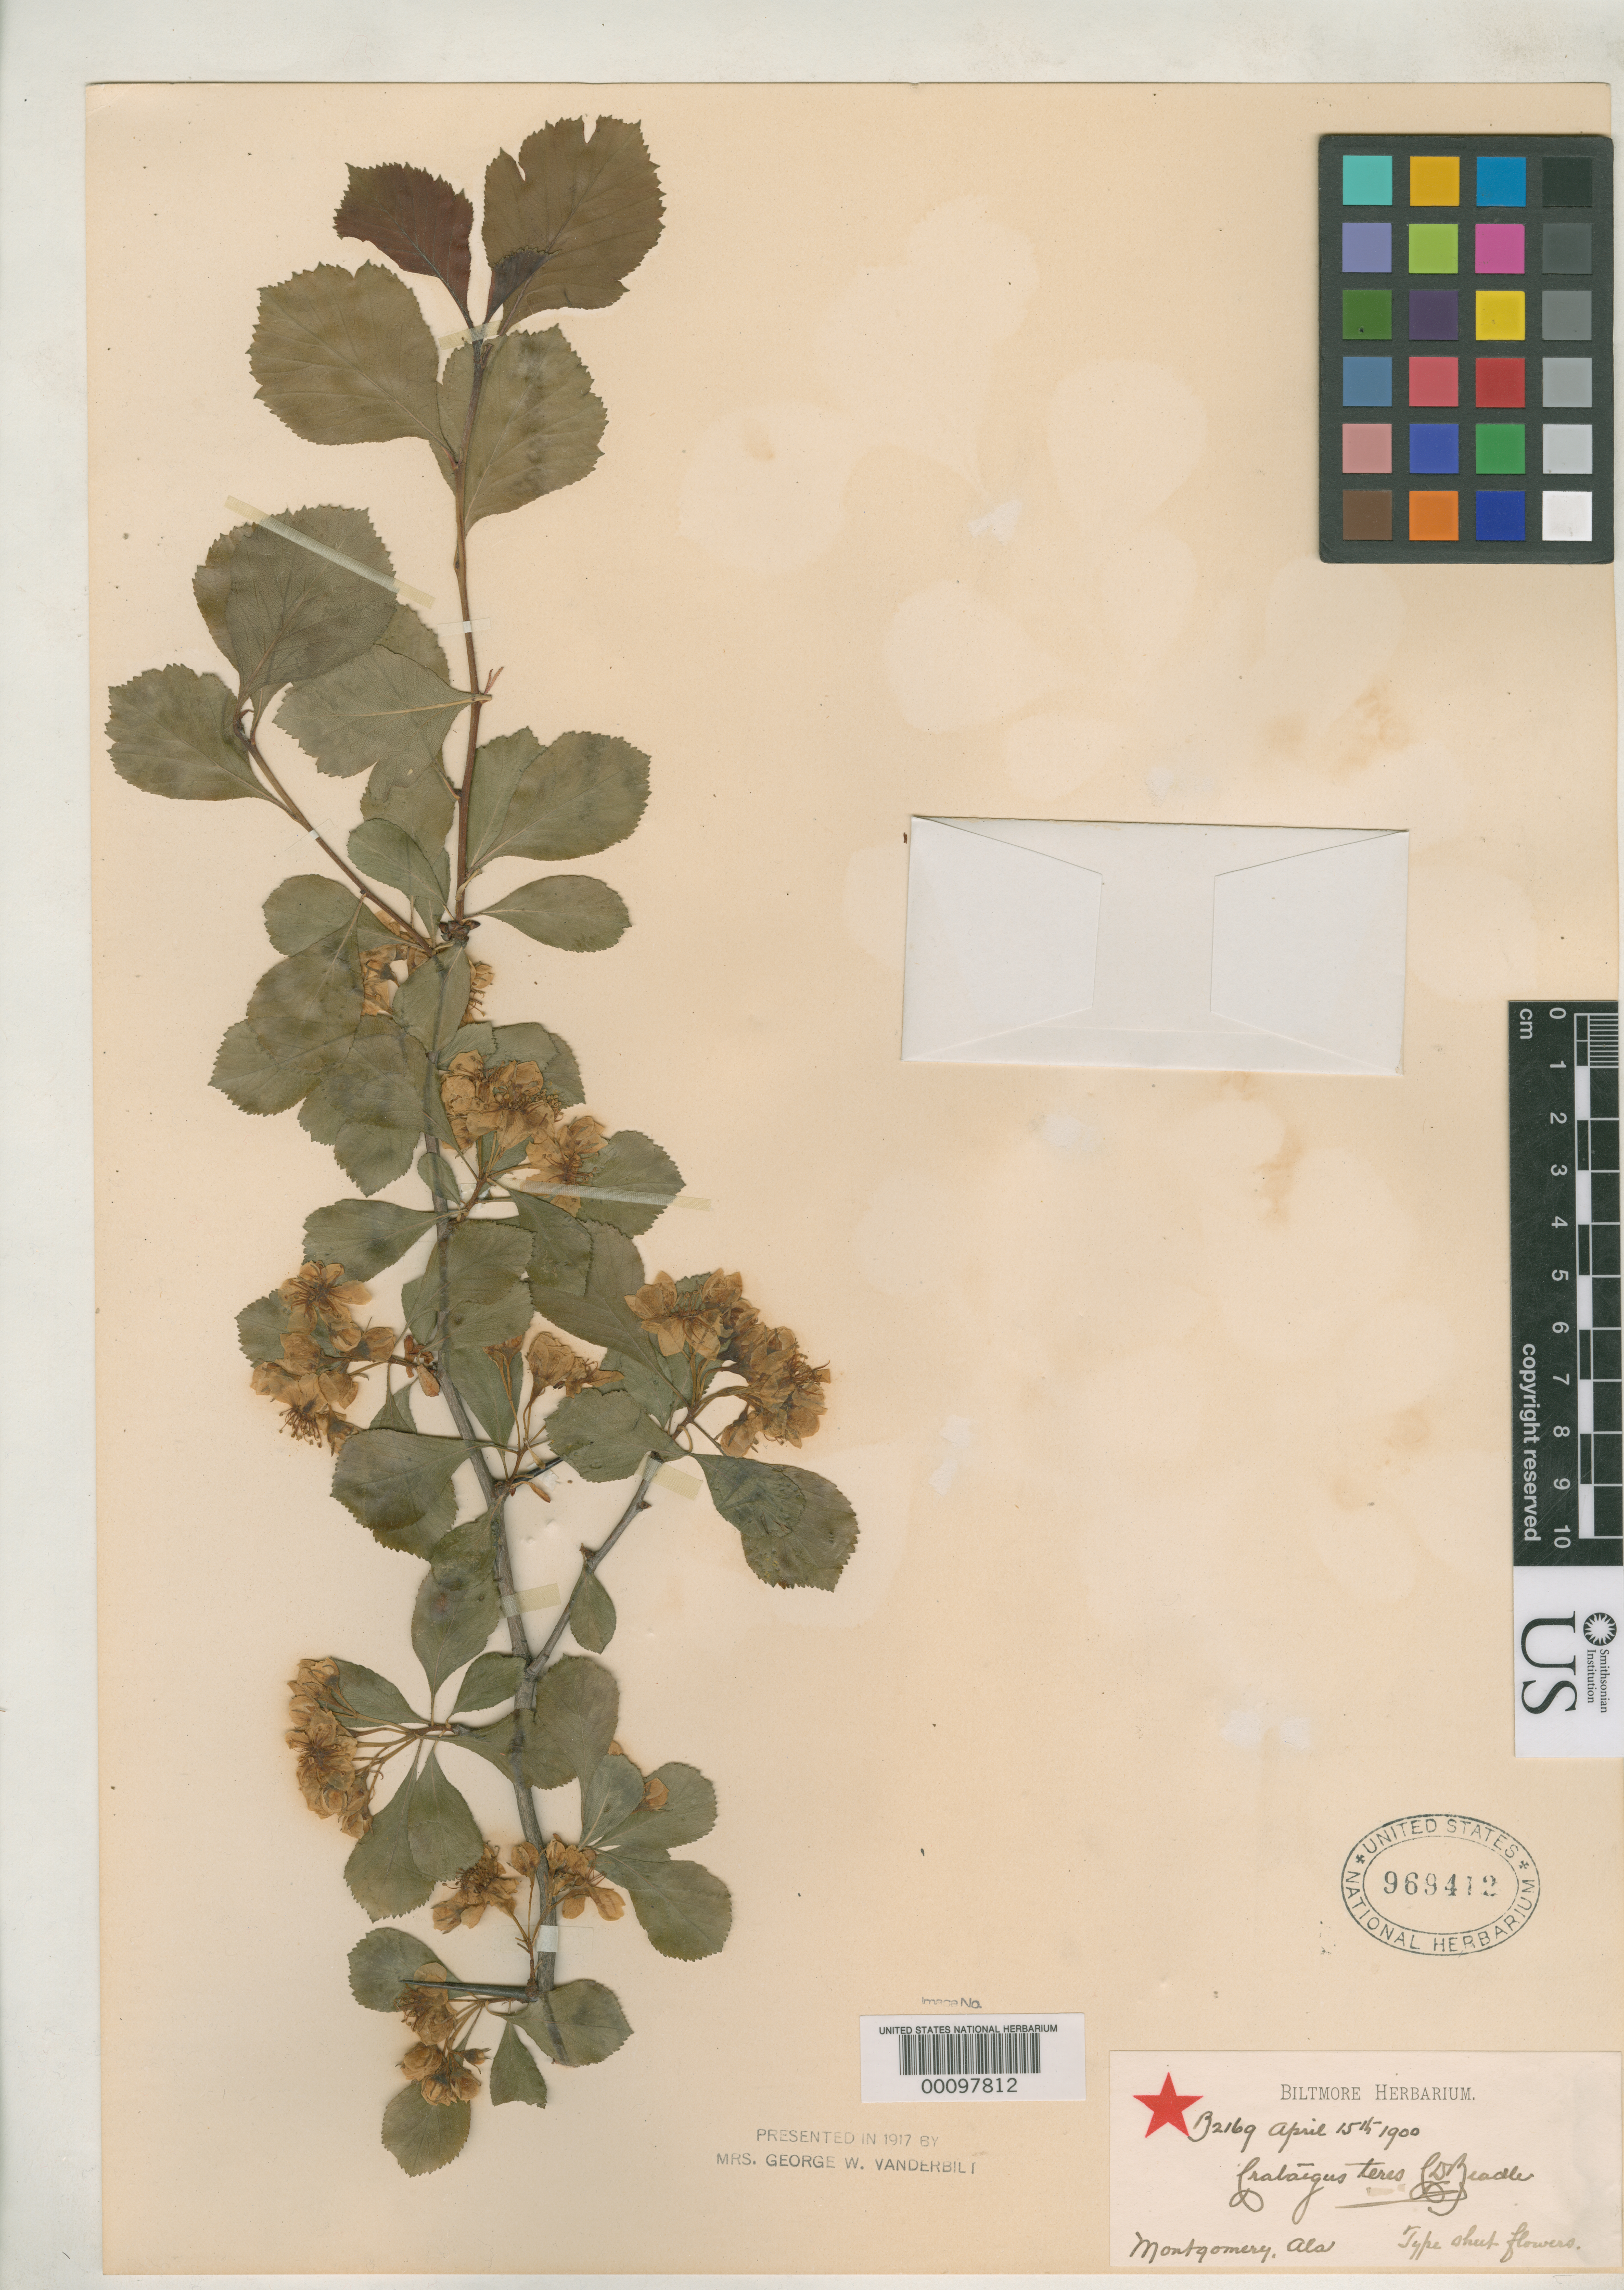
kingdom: Plantae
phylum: Tracheophyta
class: Magnoliopsida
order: Rosales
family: Rosaceae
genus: Crataegus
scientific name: Crataegus teres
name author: Beadle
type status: Syntype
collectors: ex herb. Biltmore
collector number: B 898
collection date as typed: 09 Aug 1899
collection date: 1899-08-09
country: United States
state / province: Alabama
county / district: Montgomery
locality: Near Montgomery.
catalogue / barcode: US 969412